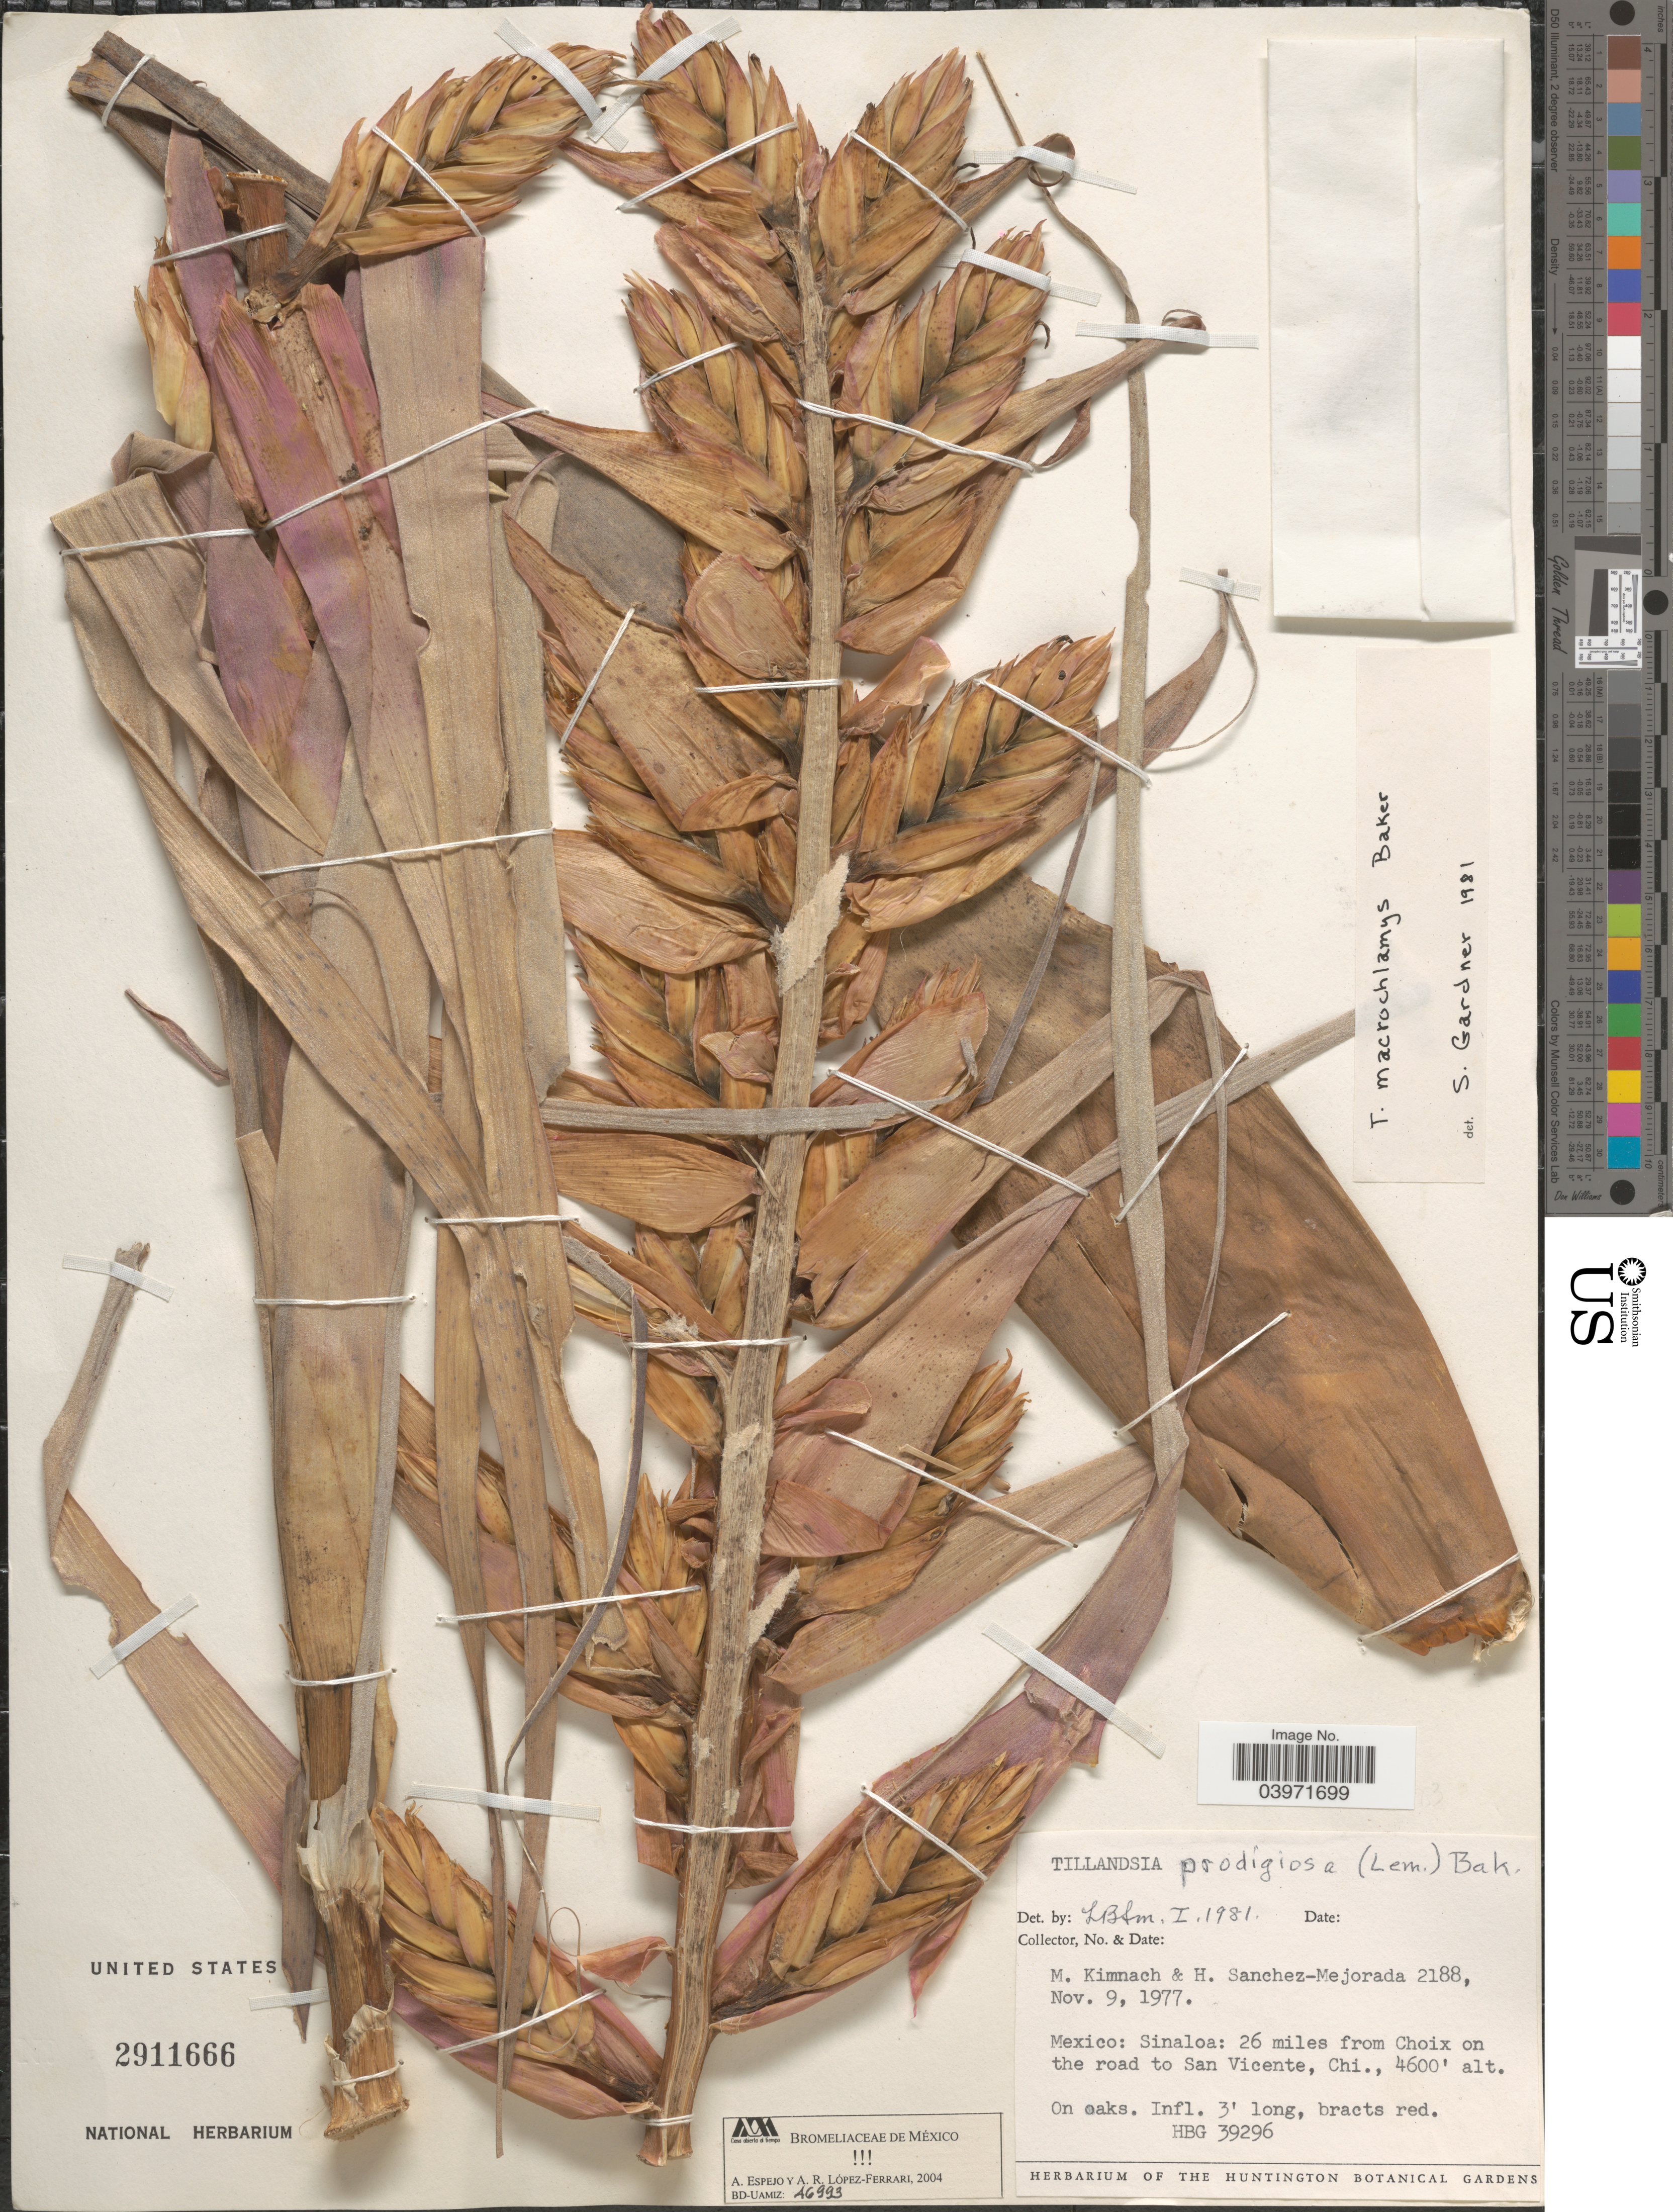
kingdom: Plantae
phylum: Tracheophyta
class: Liliopsida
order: Poales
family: Bromeliaceae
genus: Tillandsia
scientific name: Tillandsia prodigiosa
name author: (Lem.) Baker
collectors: M. W. Kimnach & H. Sánchez-Mejorada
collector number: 2188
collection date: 1977-11-09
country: Mexico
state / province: Sinaloa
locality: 26 miles from Choix on the road to San Vicente, Chi.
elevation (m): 1402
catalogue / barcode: US 2911666